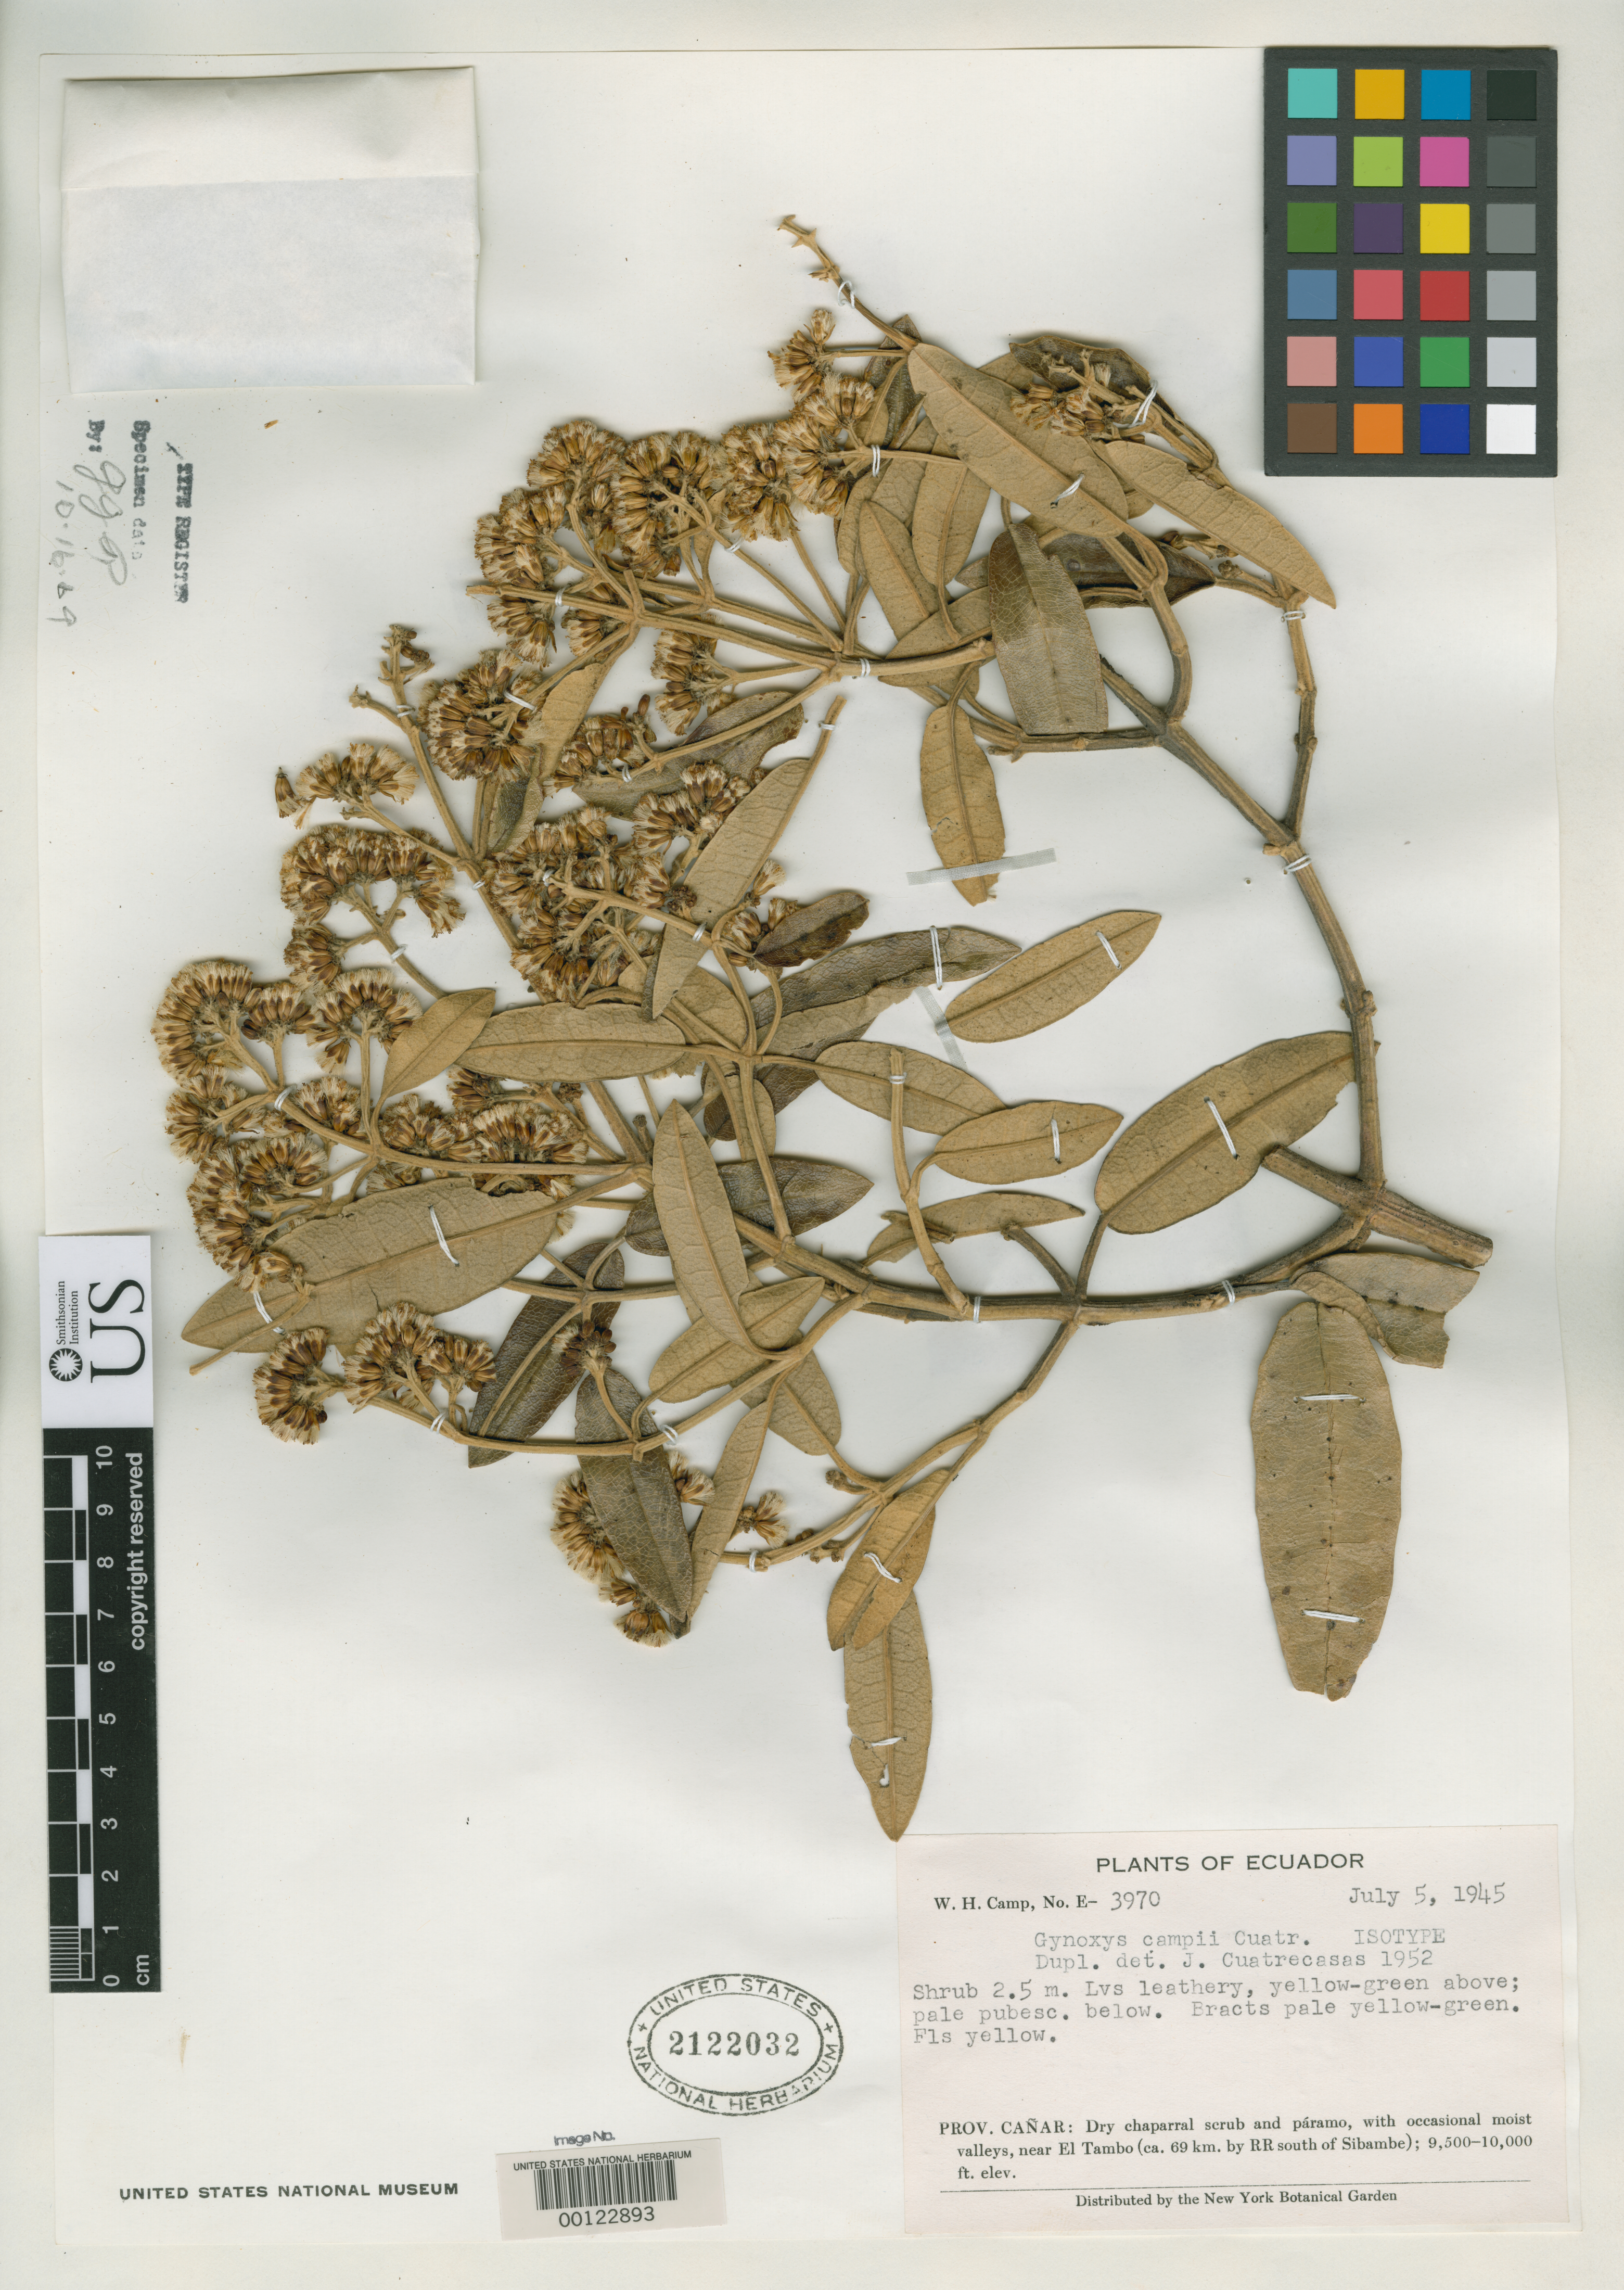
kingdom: Plantae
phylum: Tracheophyta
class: Magnoliopsida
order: Asterales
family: Asteraceae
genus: Gynoxys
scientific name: Gynoxys campii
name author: Cuatrec.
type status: Isotype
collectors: W. H. Camp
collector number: E-3970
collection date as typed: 05 Jul 1945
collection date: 1945-07-05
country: Ecuador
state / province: Cañar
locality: El Tambo.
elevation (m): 2896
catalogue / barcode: US 2122032